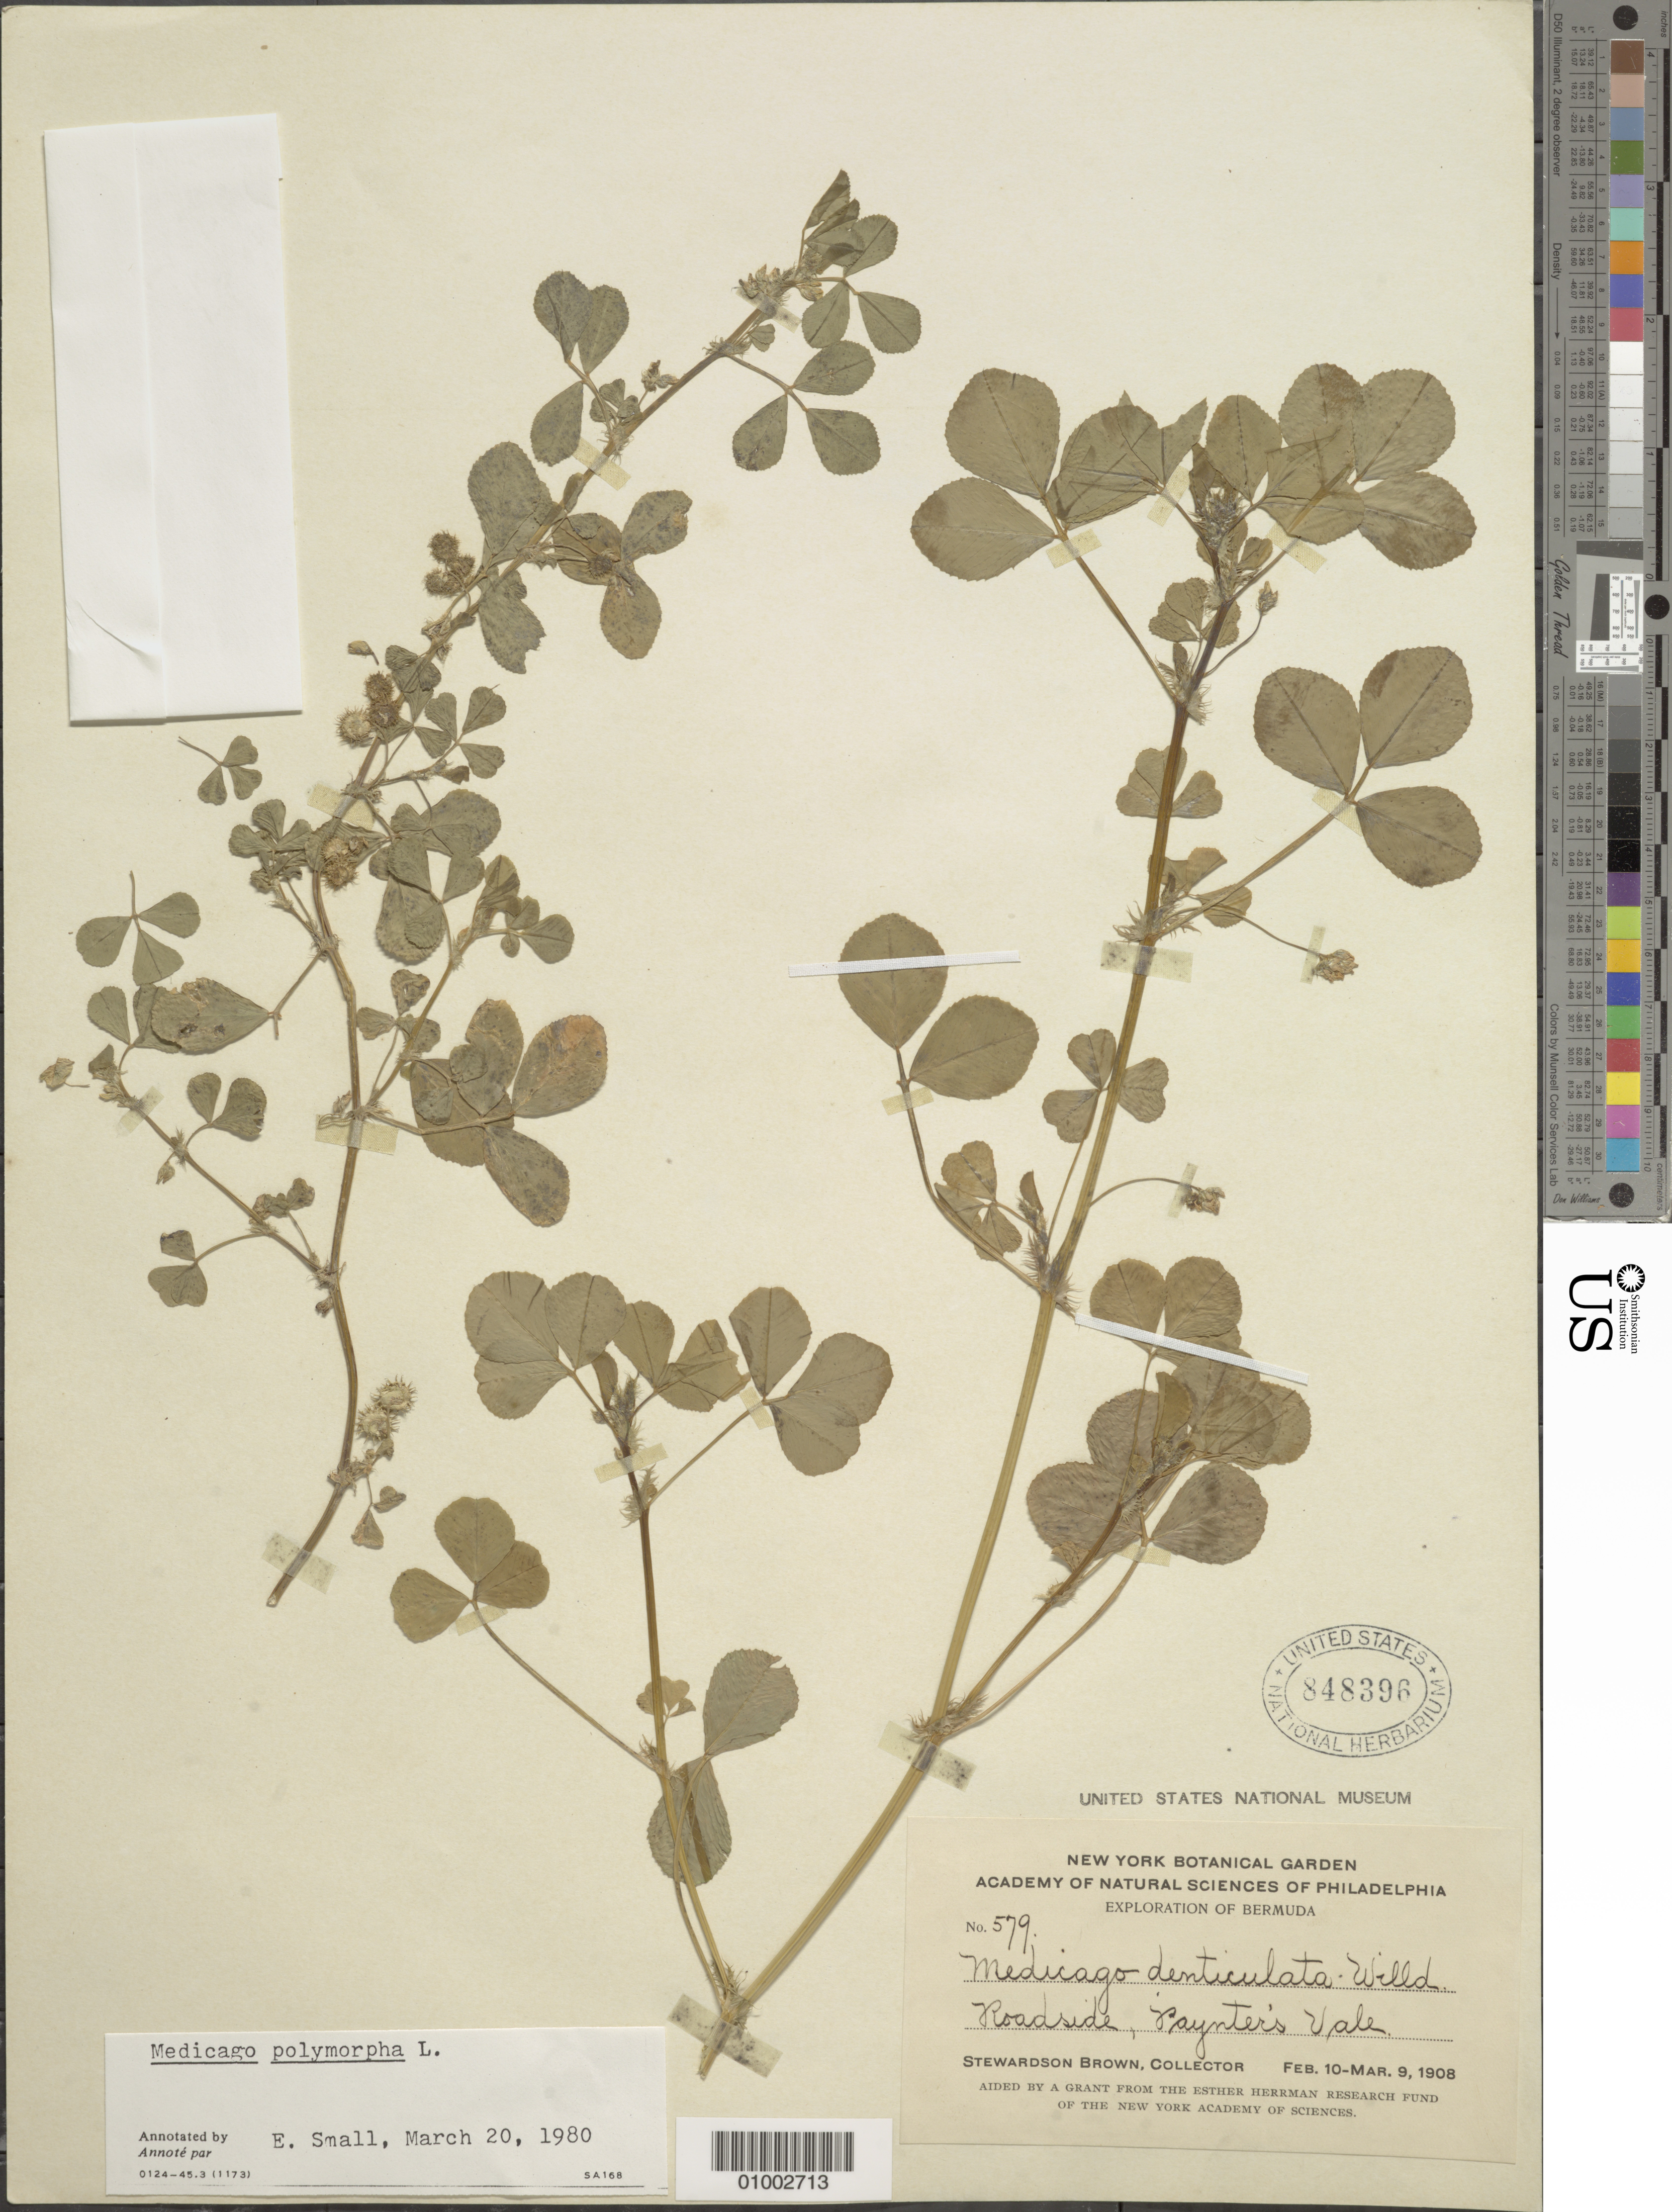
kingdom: Plantae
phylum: Tracheophyta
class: Magnoliopsida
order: Fabales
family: Fabaceae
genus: Medicago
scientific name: Medicago polymorpha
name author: L.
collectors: S. Brown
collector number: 579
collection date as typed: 10 Feb 1908 to 09 Mar 1908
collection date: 1908-02-10/1908-03-09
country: Bermuda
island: Bermuda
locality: Roadside, Paynter's Vale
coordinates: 0 N, 0 E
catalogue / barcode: US 848396